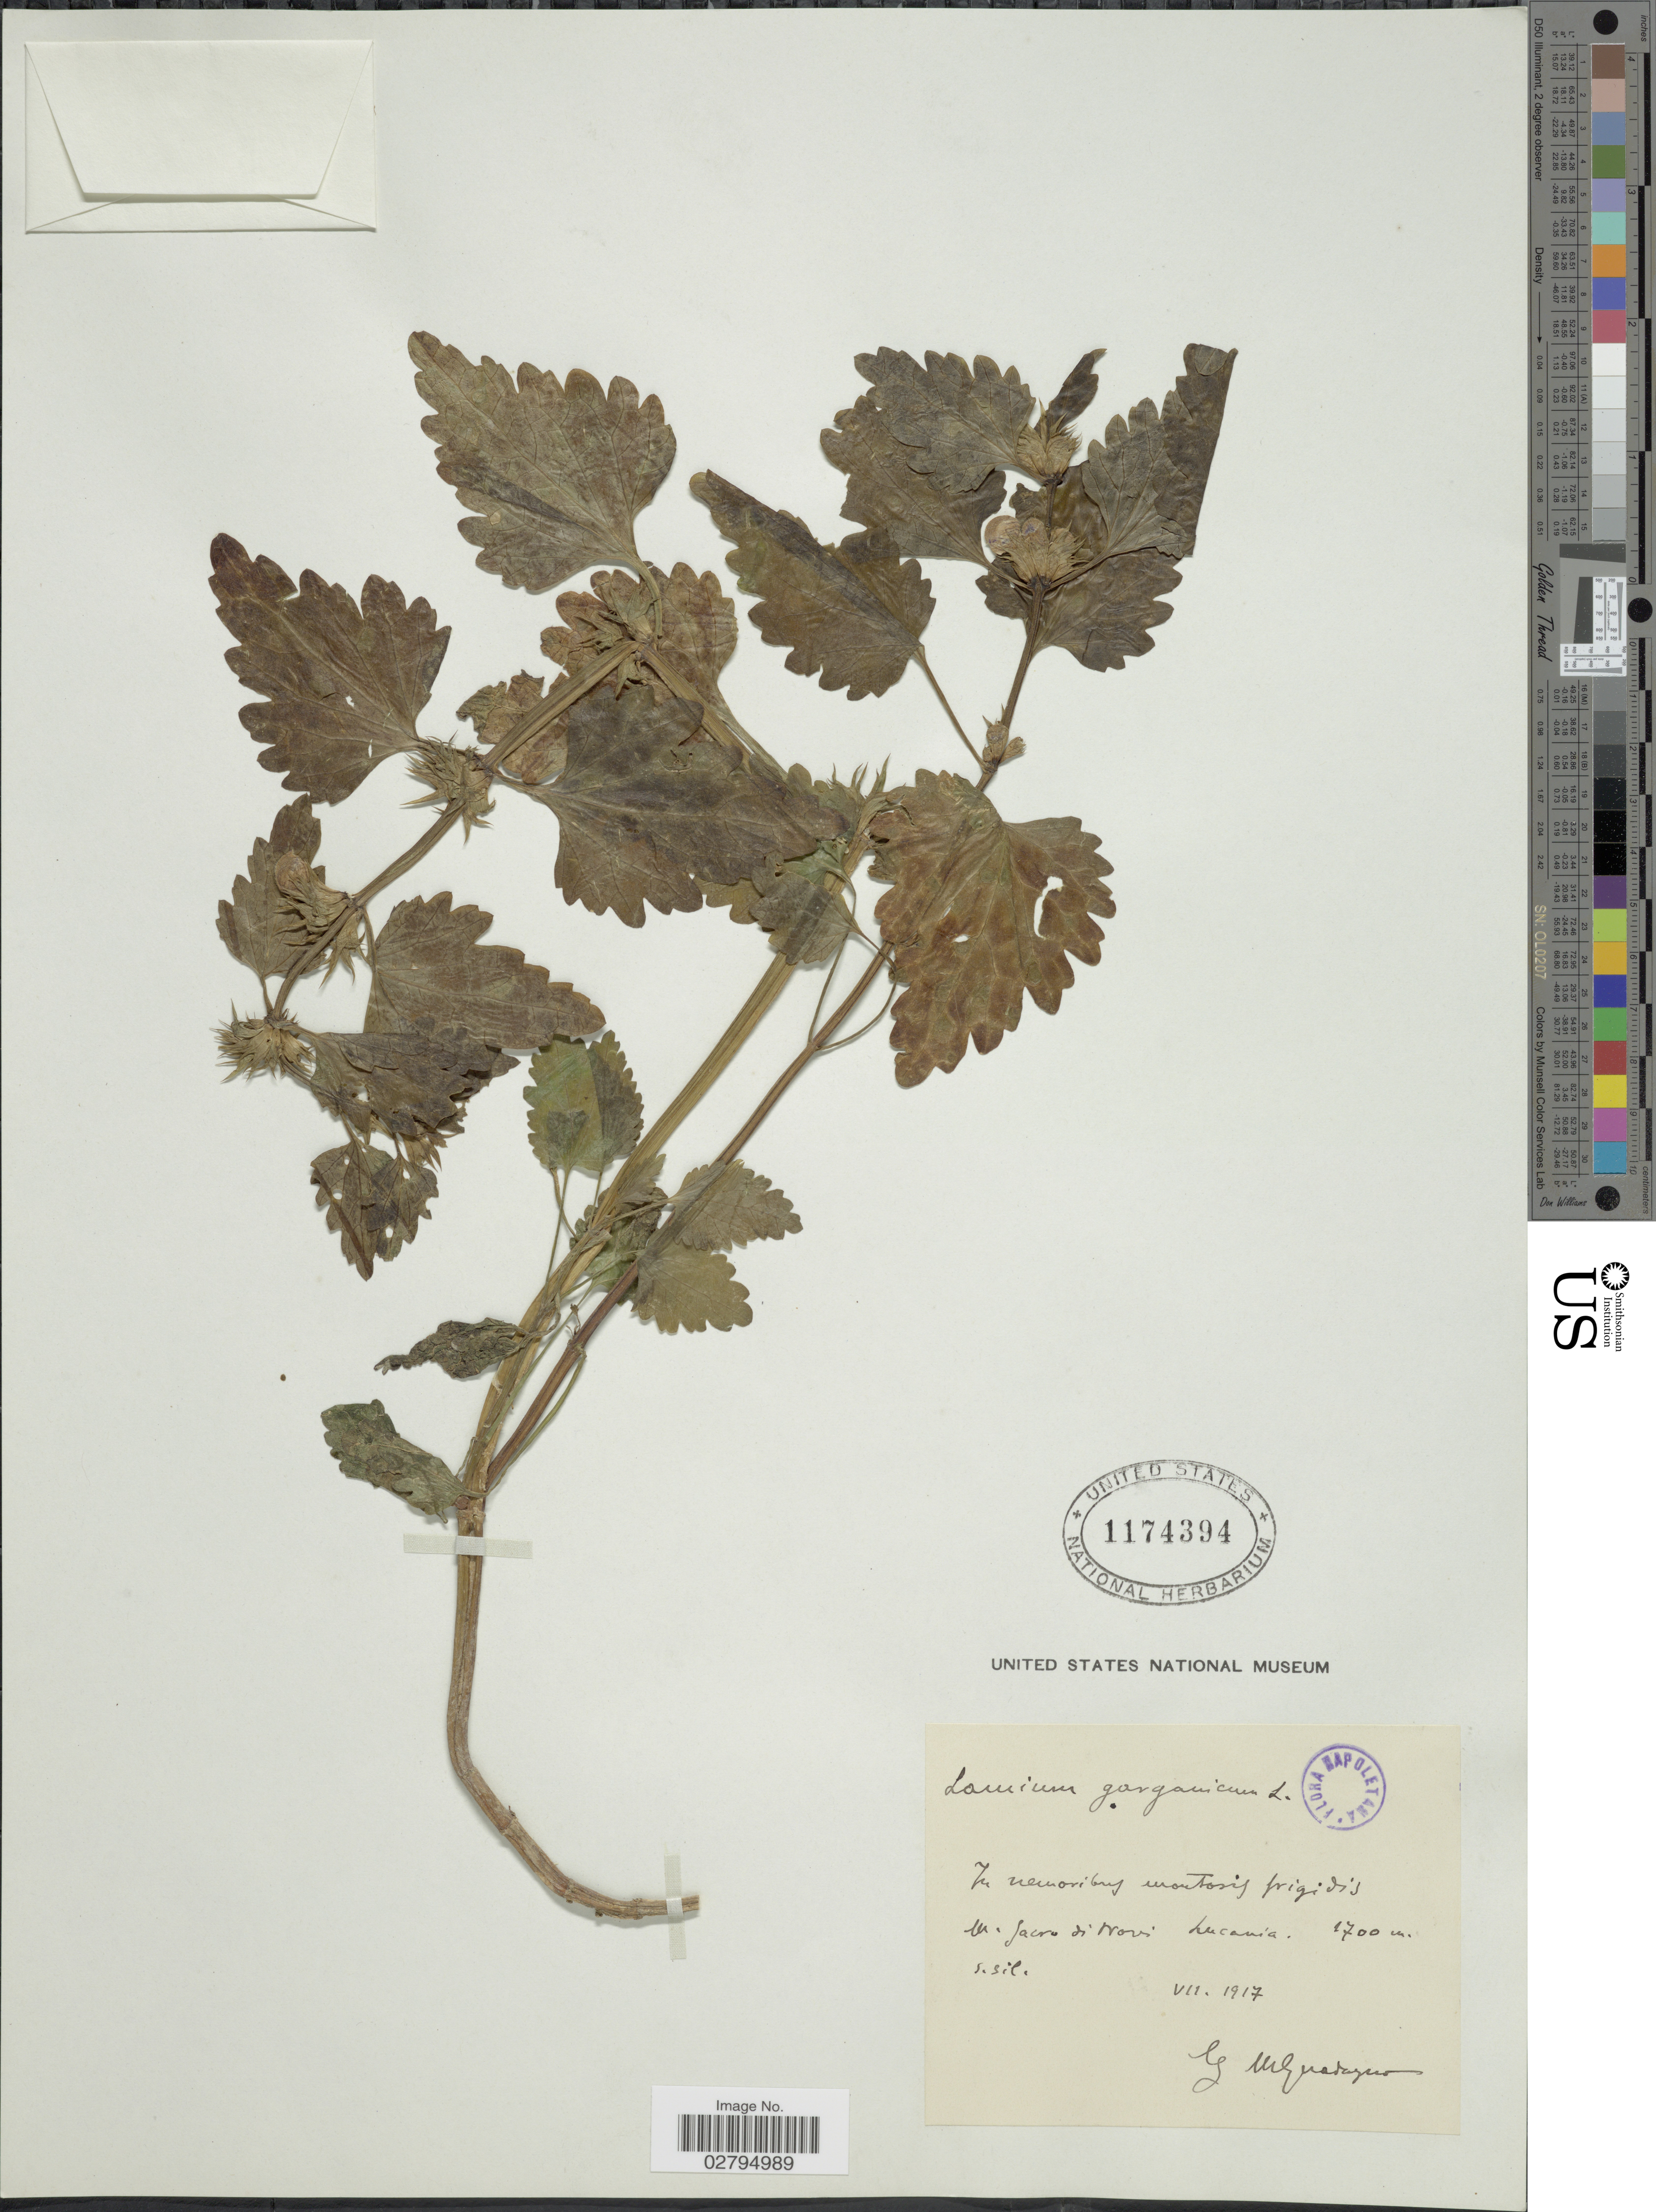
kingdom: Plantae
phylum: Tracheophyta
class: Magnoliopsida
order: Lamiales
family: Lamiaceae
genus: Lamium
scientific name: Lamium garganicum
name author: L.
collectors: G. Guadagno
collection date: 1917-07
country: Italy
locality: In nemoribus montosis frigidis [illegible text] Sacro di Woris, Lucania.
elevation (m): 1700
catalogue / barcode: US 1174394